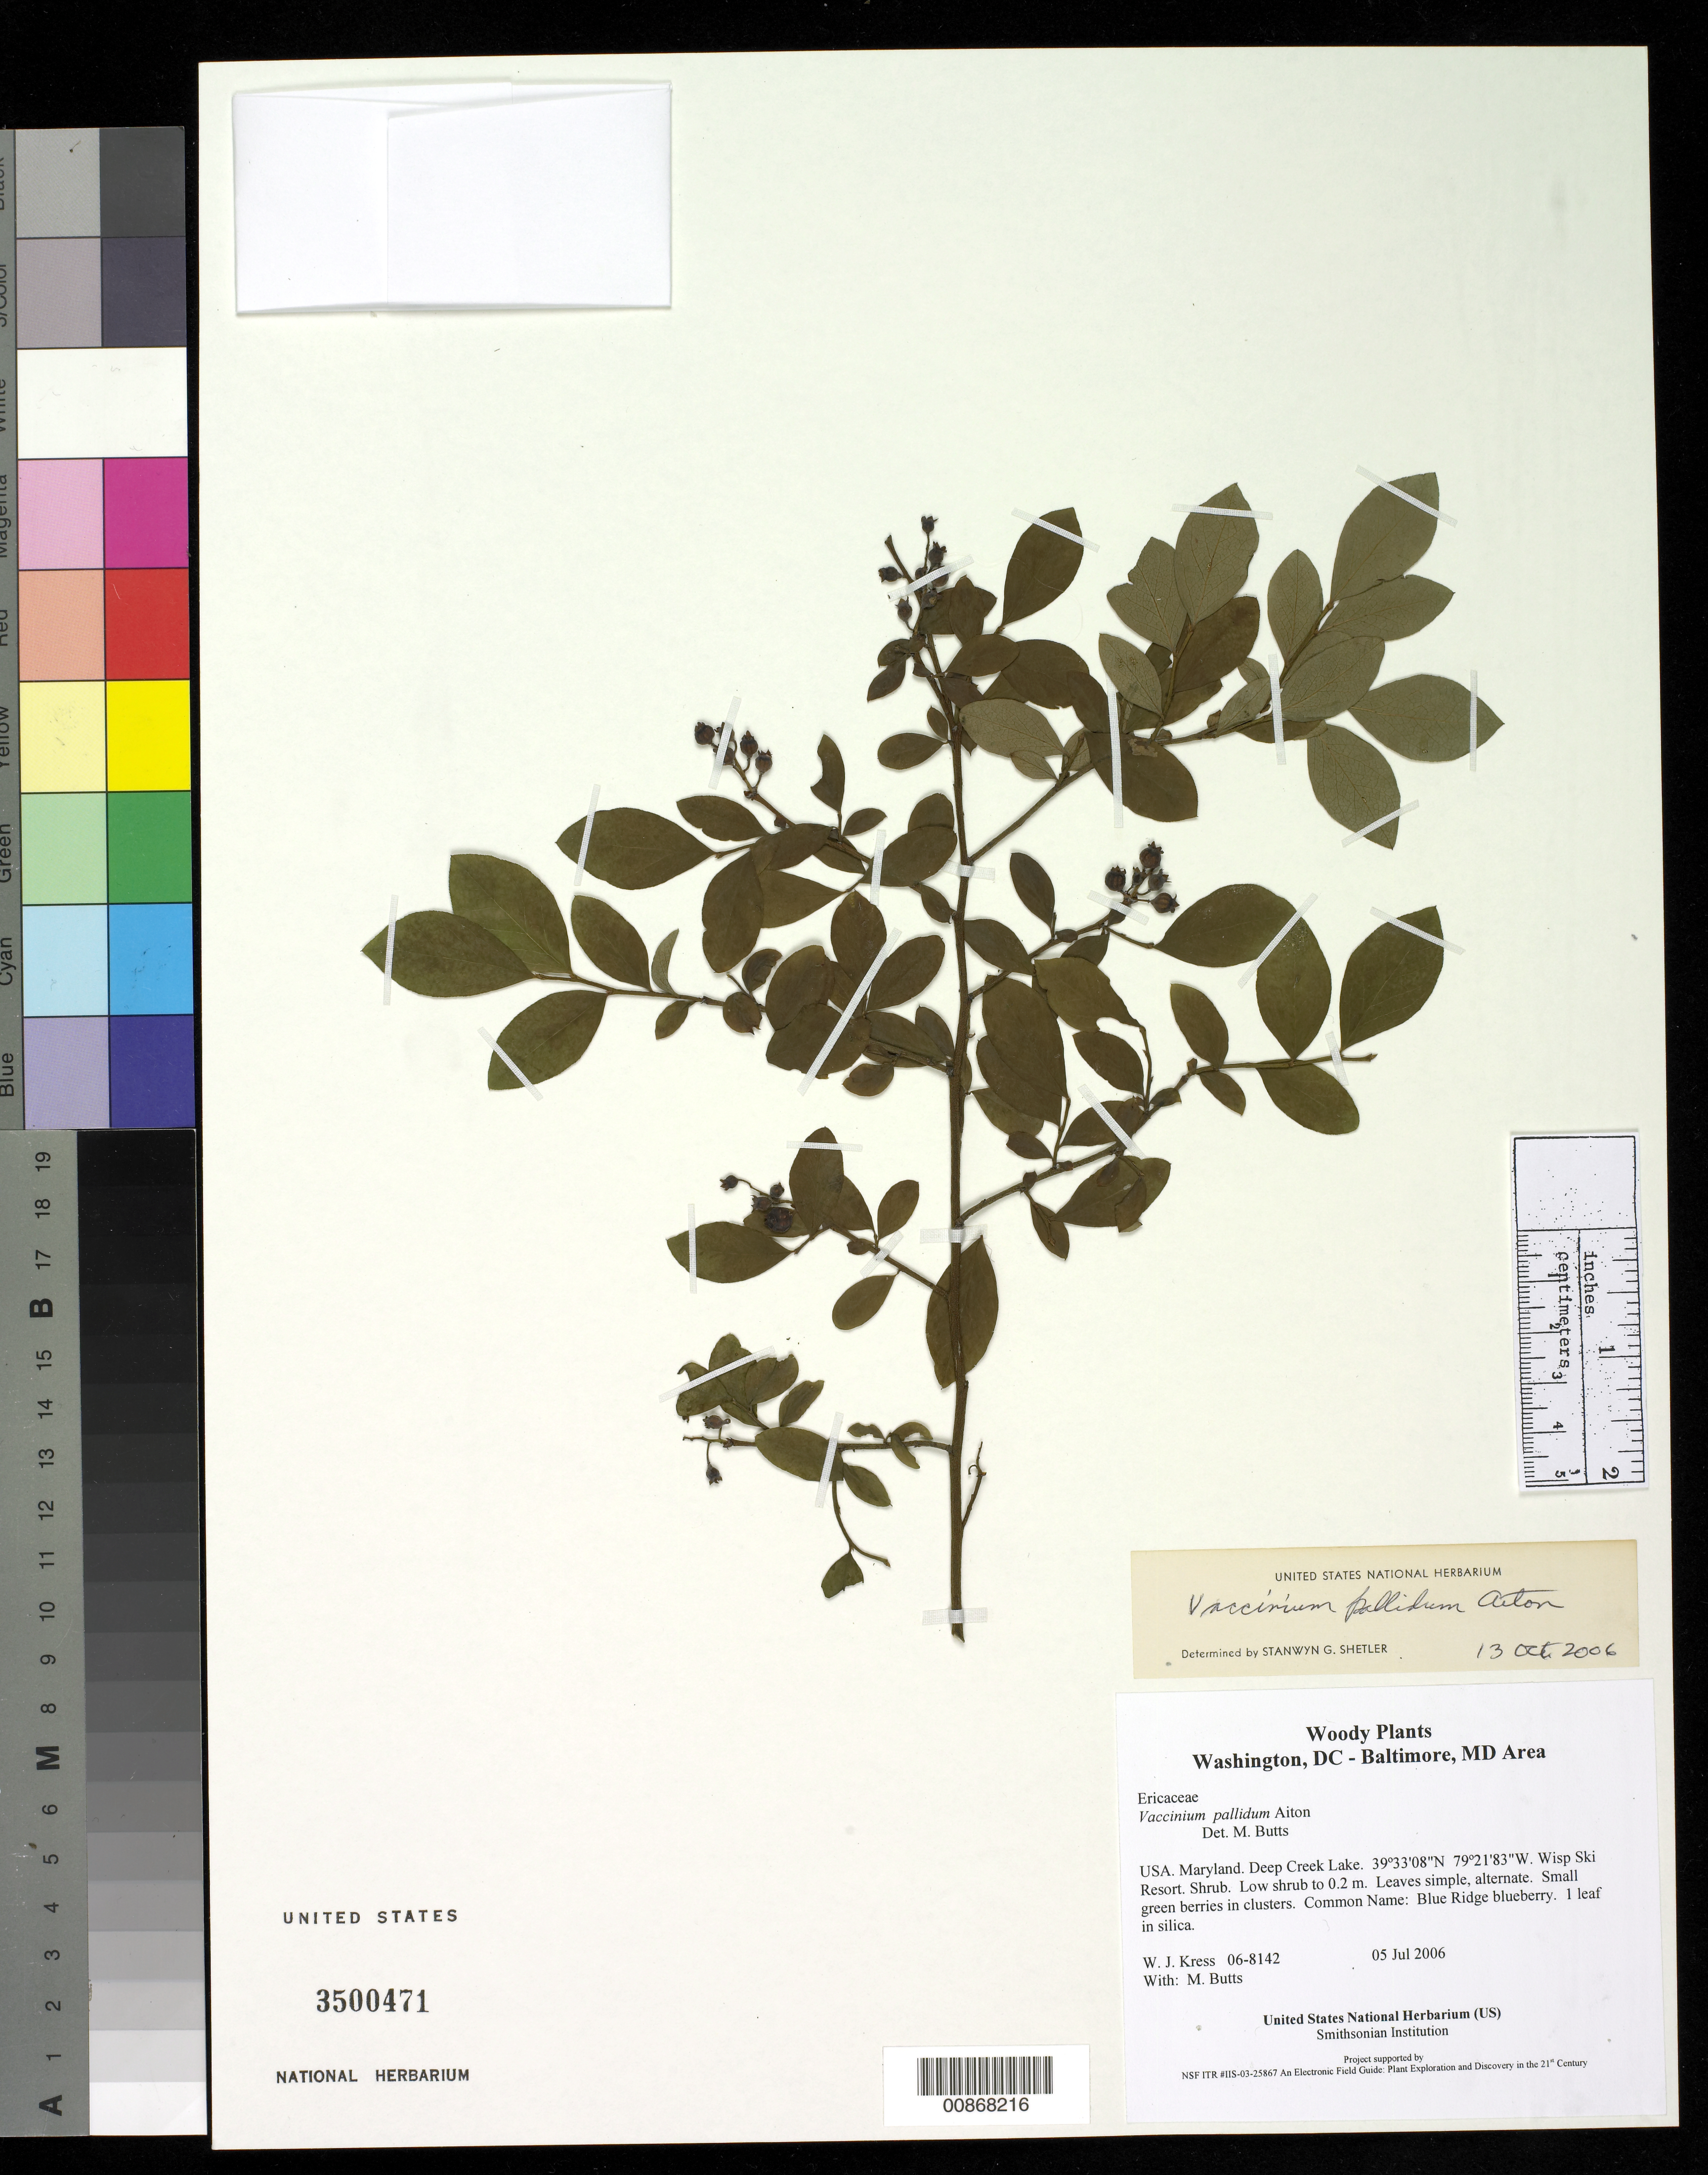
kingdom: Plantae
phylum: Tracheophyta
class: Magnoliopsida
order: Ericales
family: Ericaceae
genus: Vaccinium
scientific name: Vaccinium pallidum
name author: Aiton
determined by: Shetler, Stanwyn G., (US), NMNH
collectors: W. J. Kress & M. B. Butts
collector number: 06-8142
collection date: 2006-07-05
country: United States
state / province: Maryland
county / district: Garrett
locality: Deep Creek Lake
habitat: Wisp Ski Resort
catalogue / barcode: US 3500471